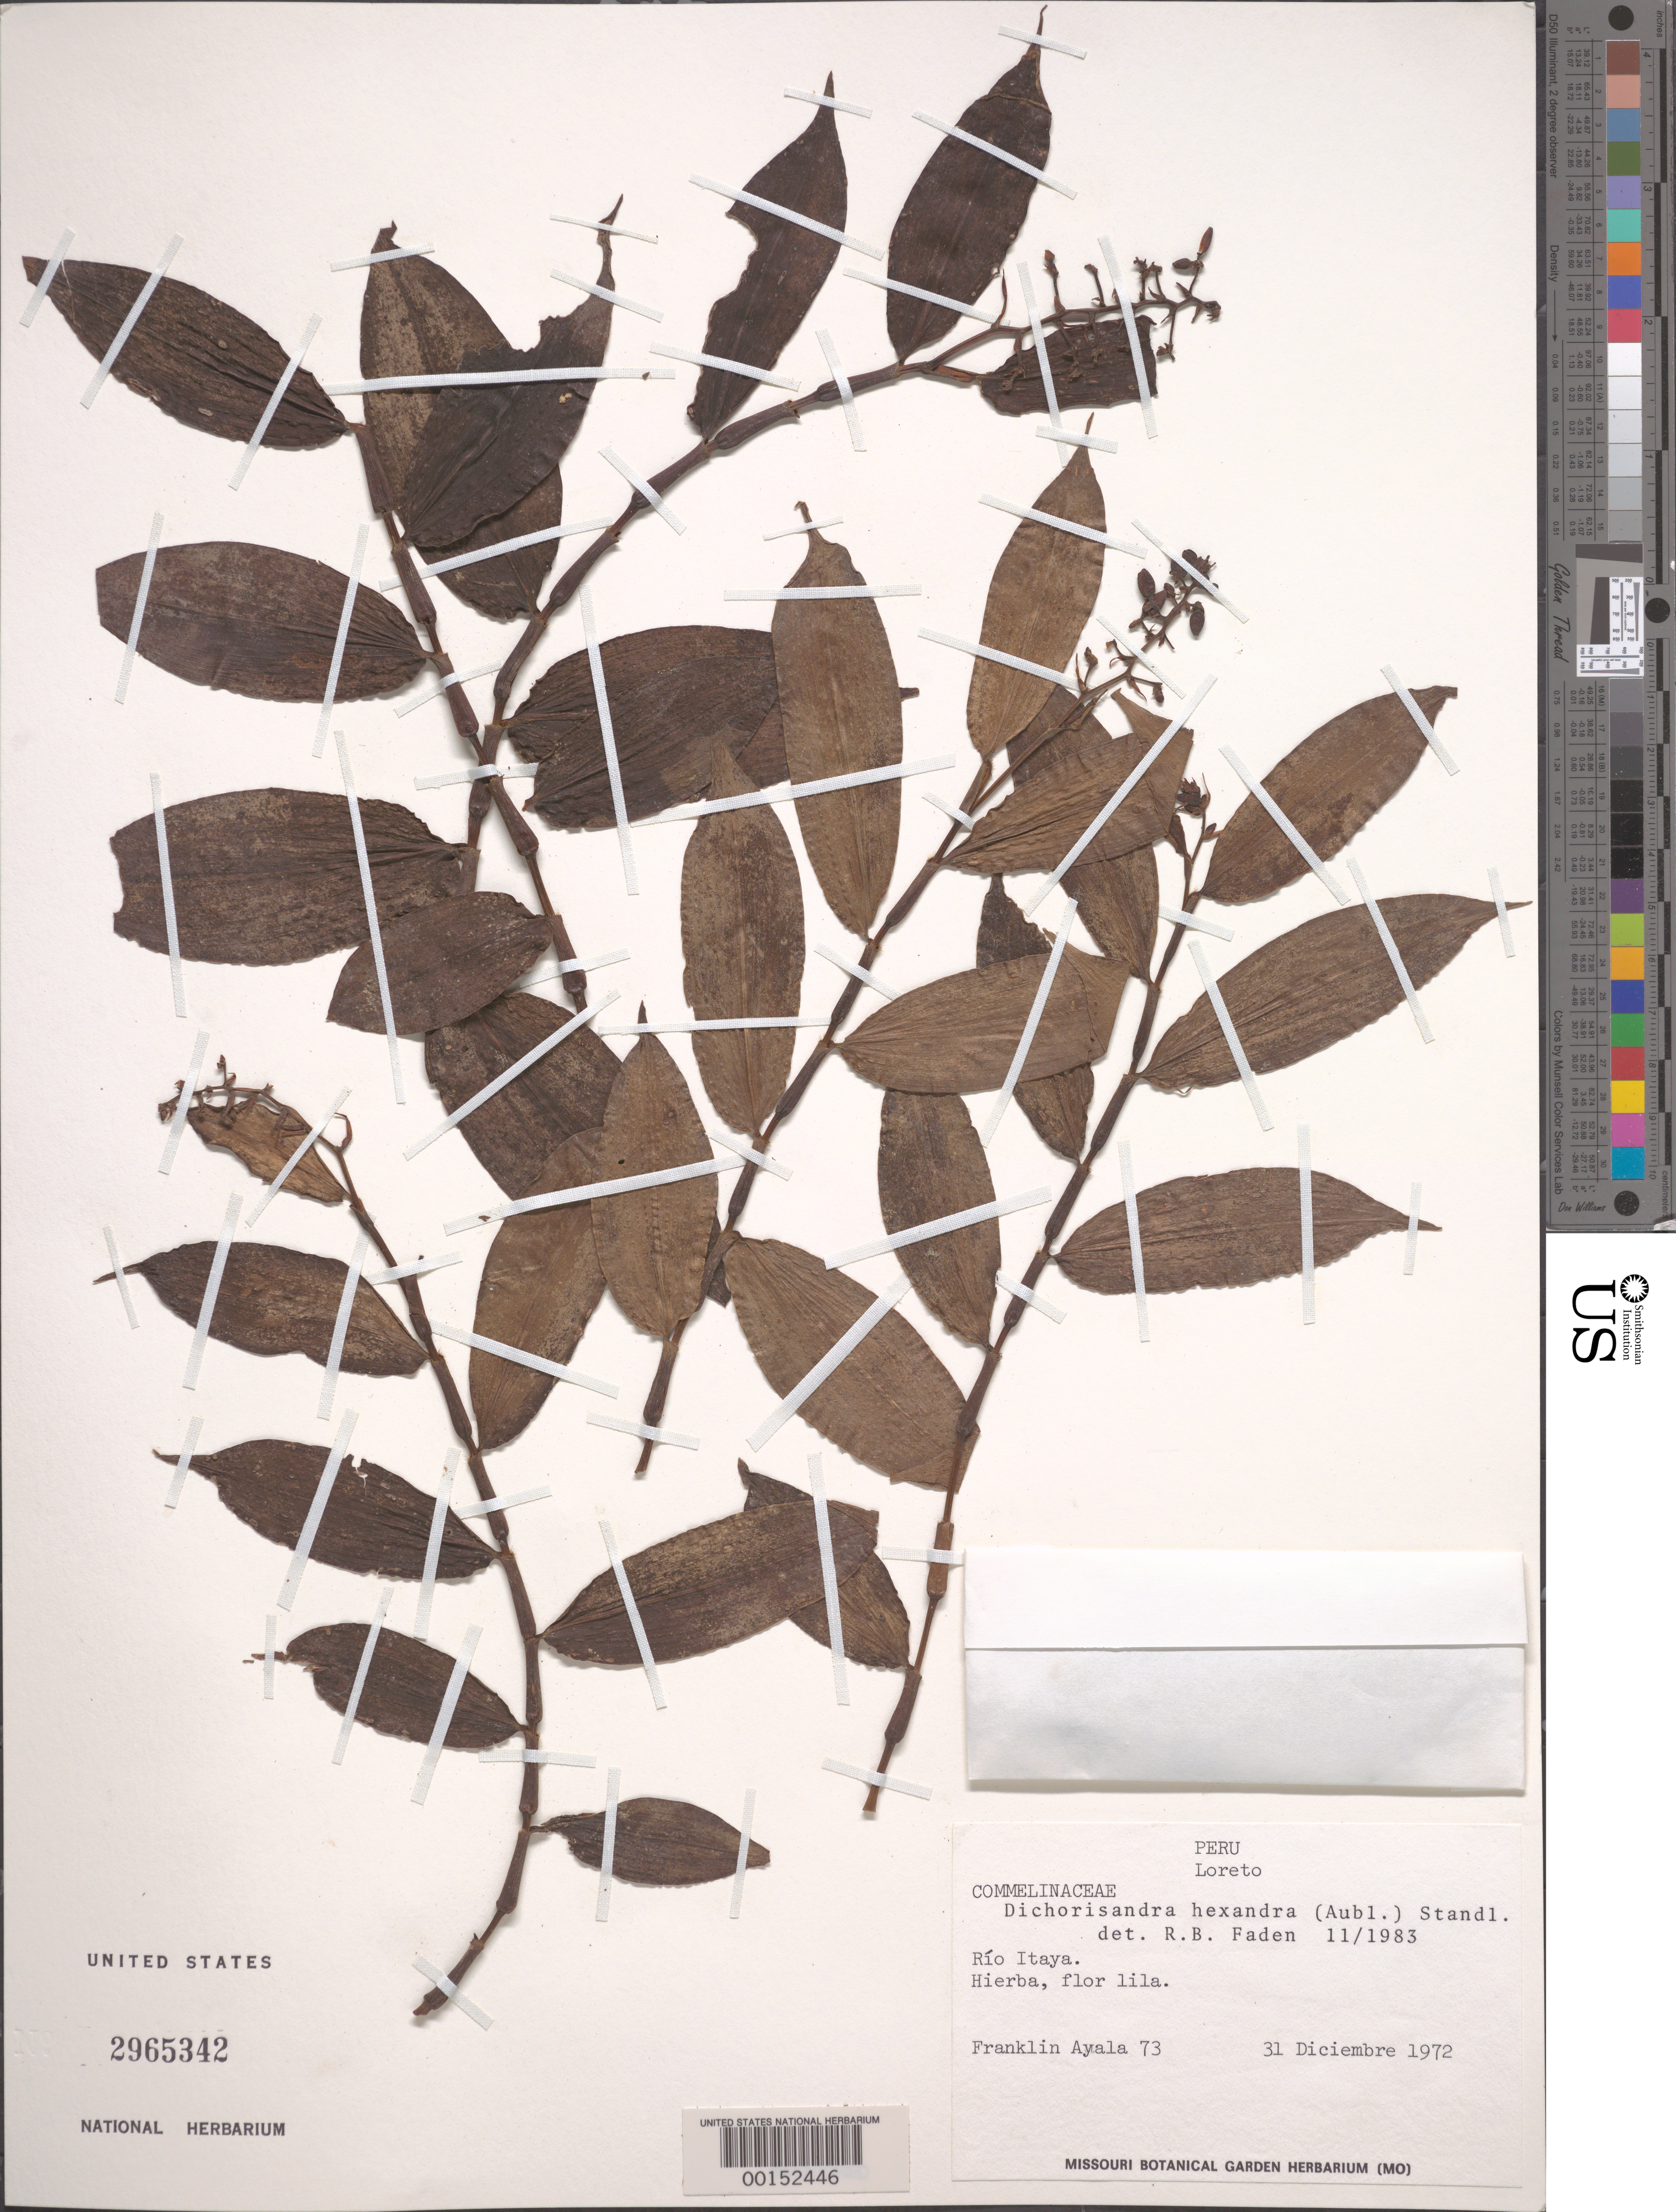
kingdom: Plantae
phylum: Tracheophyta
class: Liliopsida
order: Commelinales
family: Commelinaceae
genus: Dichorisandra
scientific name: Dichorisandra hexandra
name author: (Aubl.) Standl.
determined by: Faden, Robert B., (US), Smithsonian Institution - National Museum of Natural History (UNITED STATES)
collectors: F. Ayala F.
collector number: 73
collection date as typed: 31 Dec 1972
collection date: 1972-12-31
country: Peru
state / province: Loreto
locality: Rio itaya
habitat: Riverbank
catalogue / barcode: US 2965342